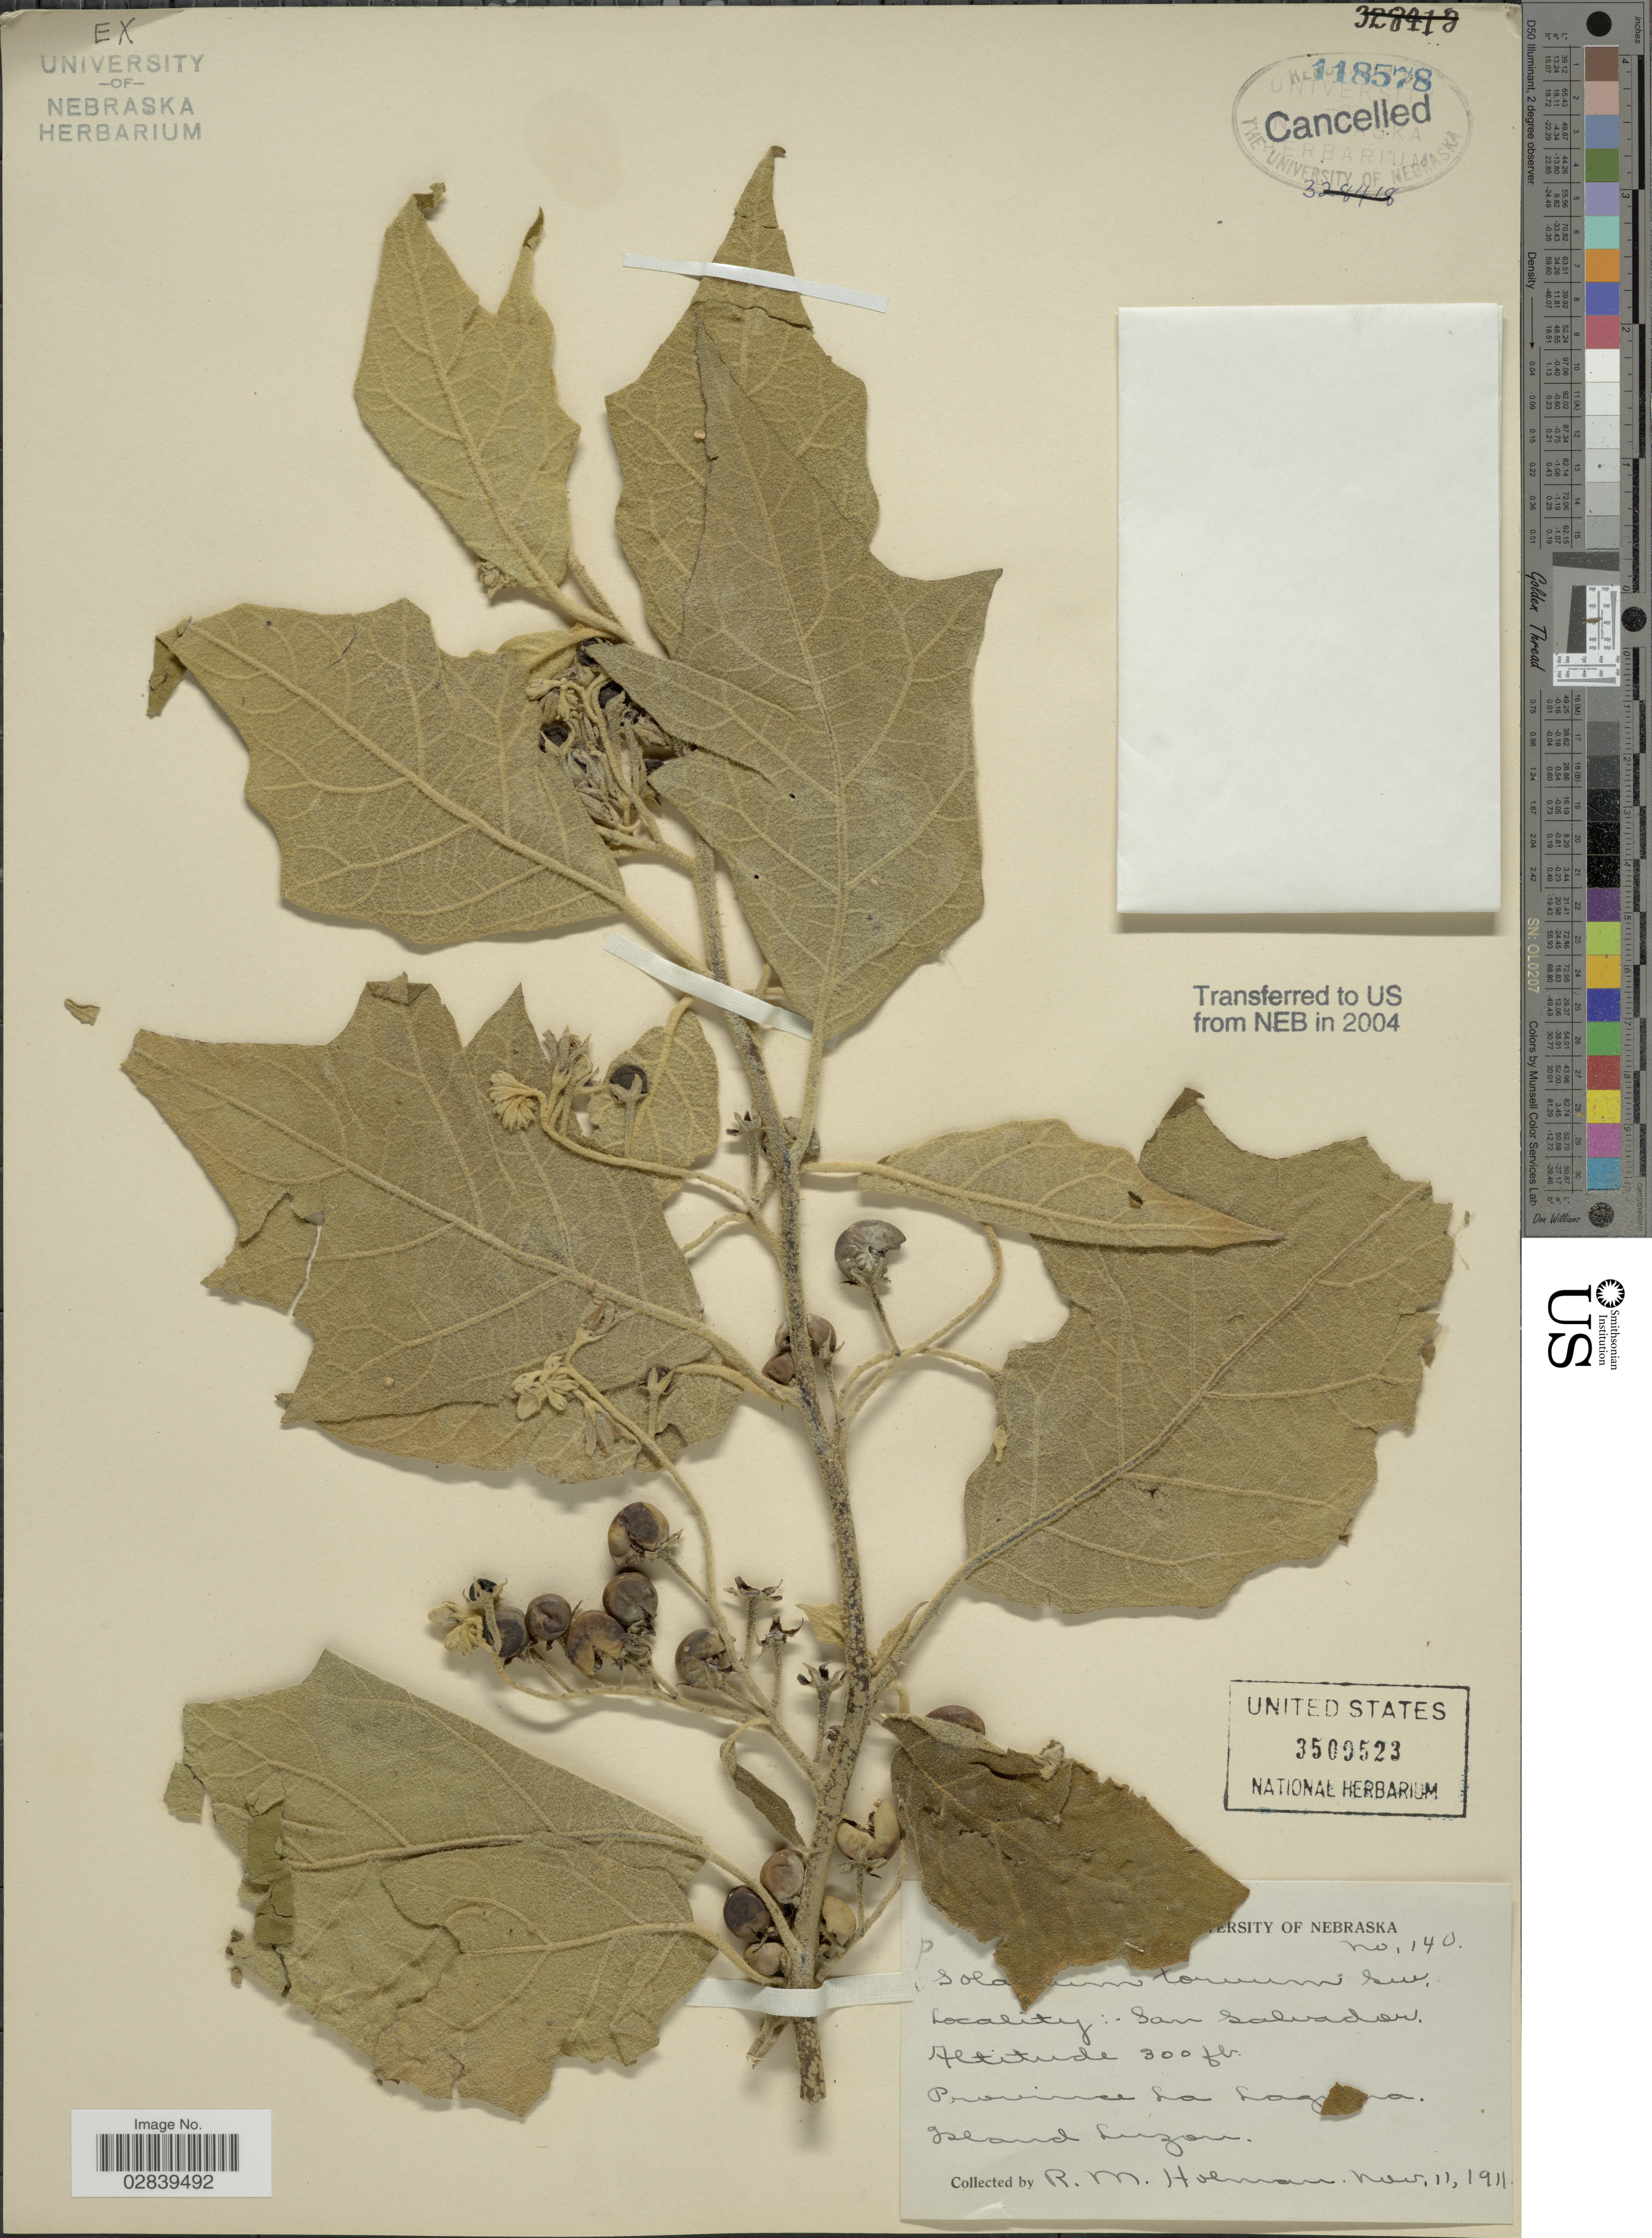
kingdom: Plantae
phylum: Tracheophyta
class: Magnoliopsida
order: Solanales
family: Solanaceae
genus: Solanum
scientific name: Solanum torvum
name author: Sw.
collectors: R. Holman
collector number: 140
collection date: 1911-11-11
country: Philippines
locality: San Salvador, Province La Laguna, Island Luzon.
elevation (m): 91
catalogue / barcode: US 3509523